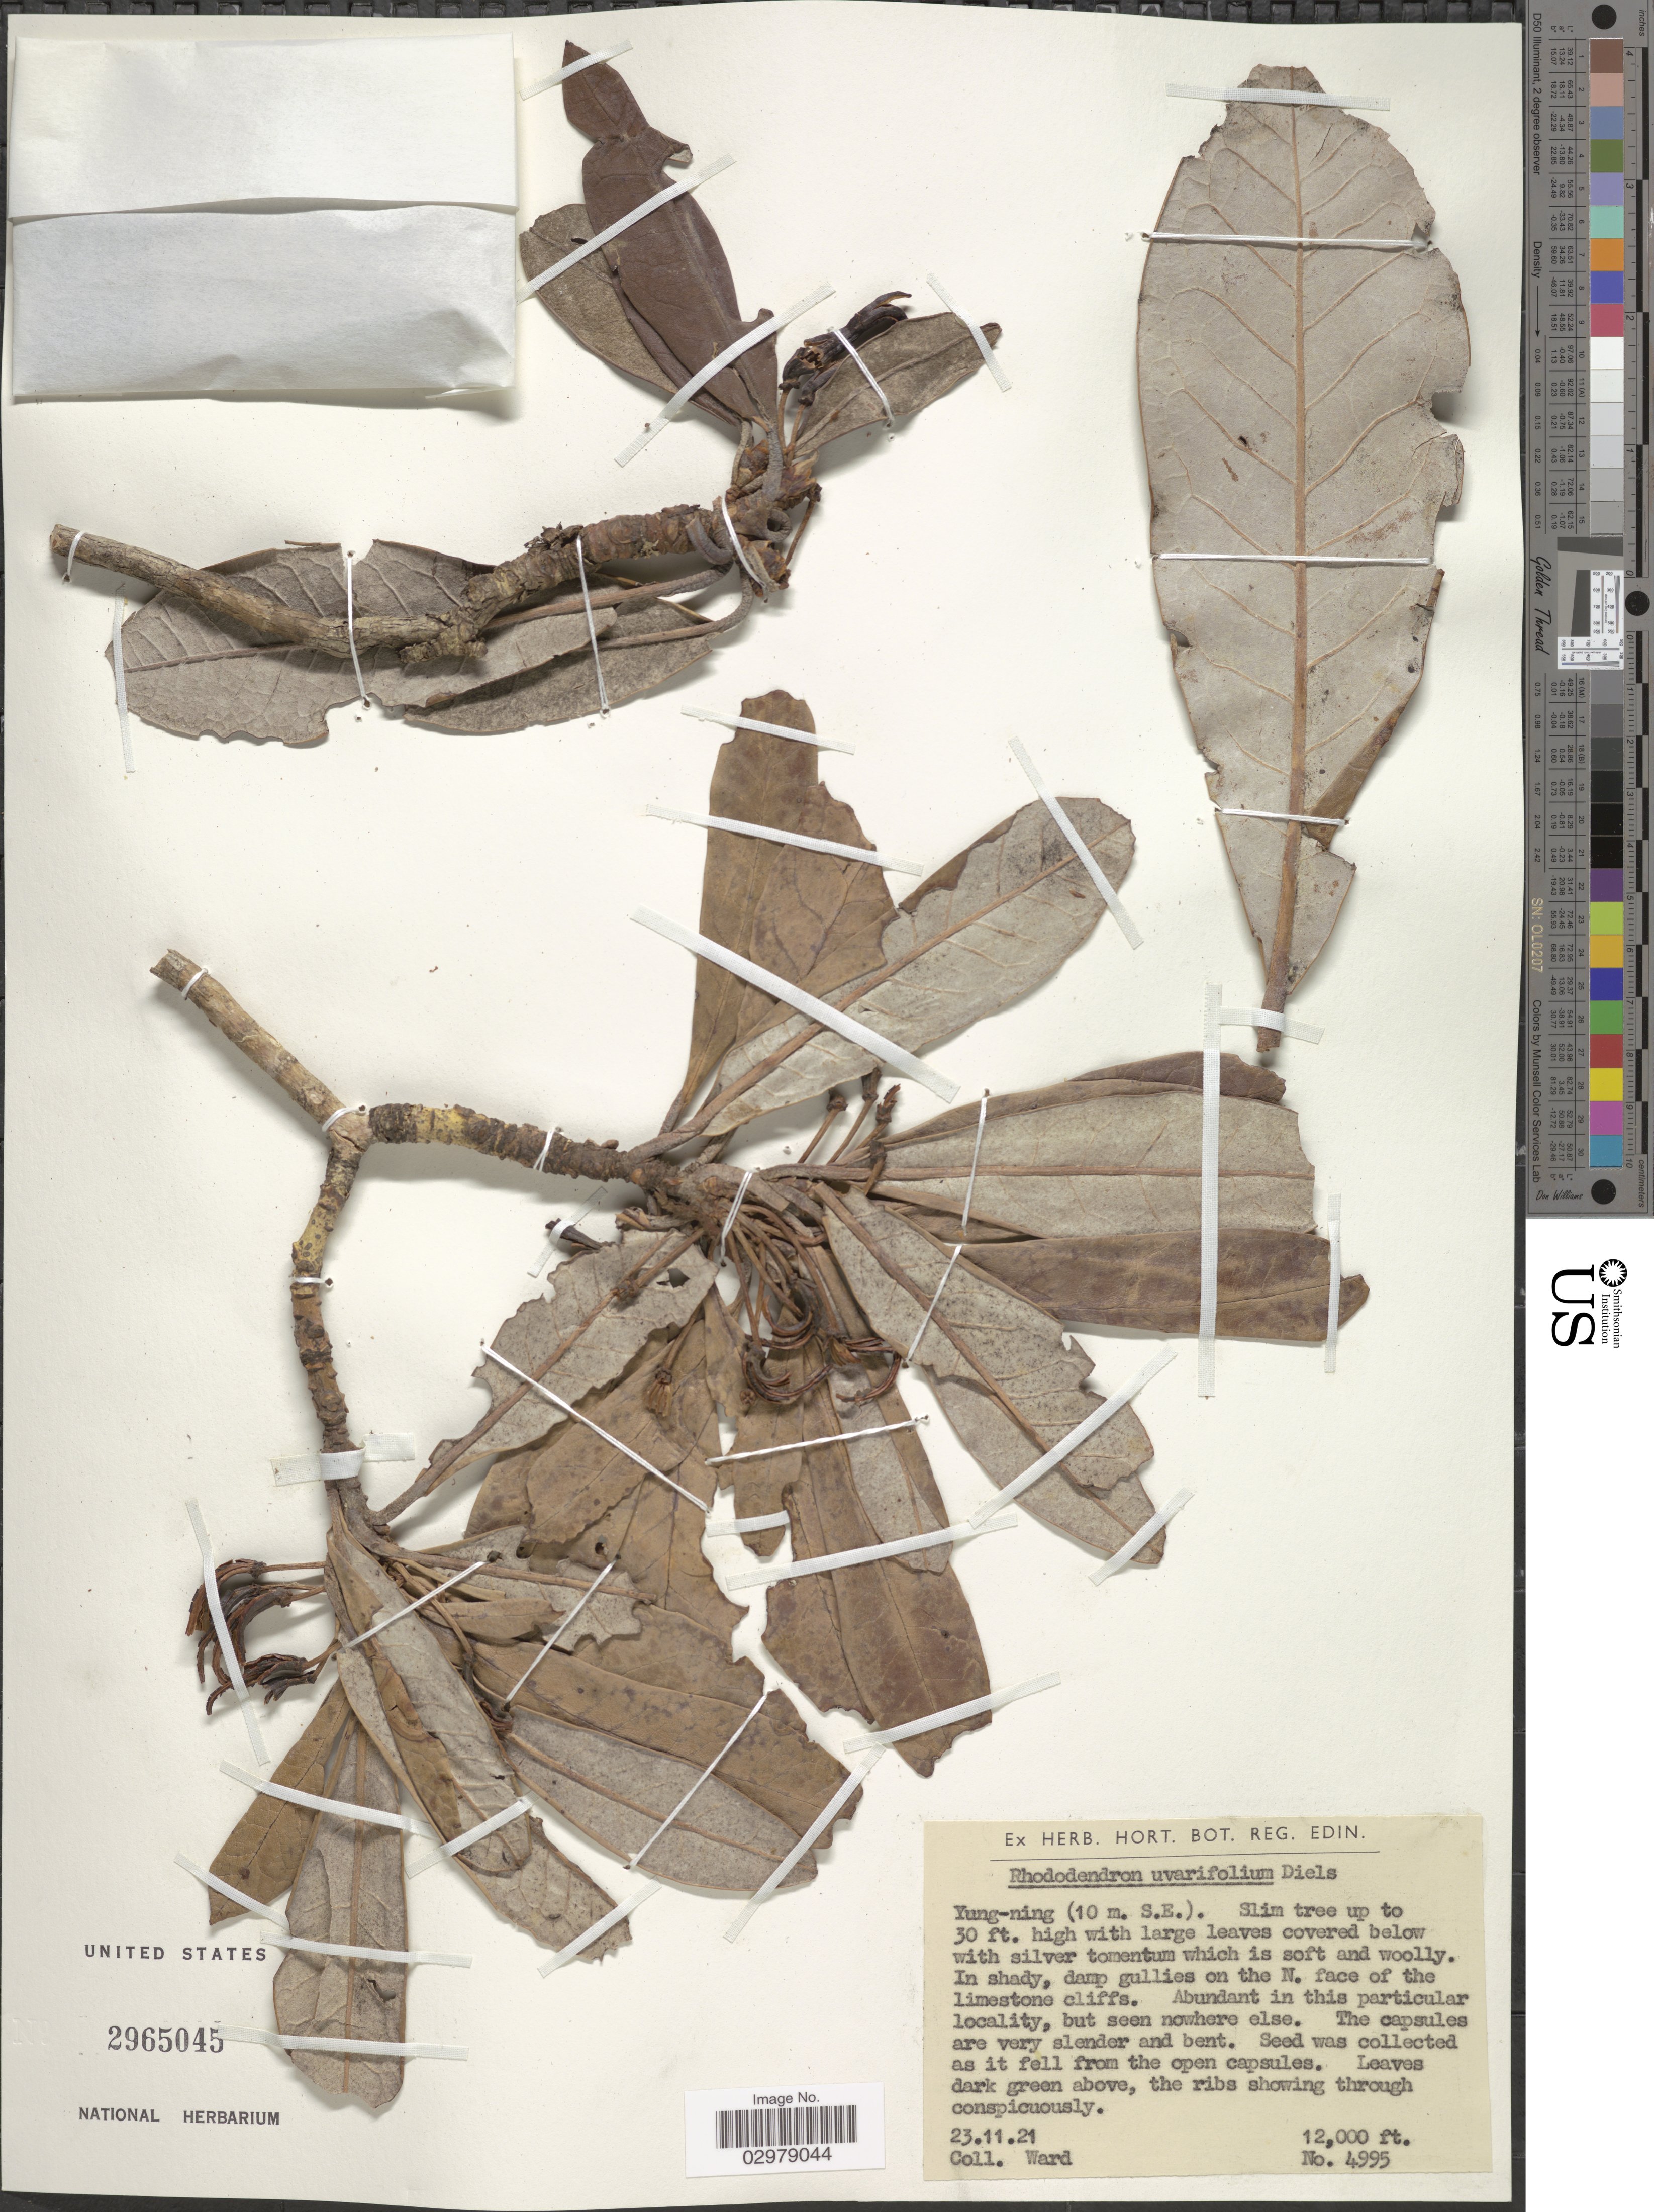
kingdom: Plantae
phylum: Tracheophyta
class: Magnoliopsida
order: Ericales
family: Ericaceae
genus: Rhododendron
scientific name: Rhododendron uvarifolium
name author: Diels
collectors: -- Ward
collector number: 4995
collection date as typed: Transcribed d/m/y: 23/11/21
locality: Yung-ning (10 m. S.E.). In shady, damp gullies on the N. face of the limestone cliffs.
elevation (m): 3658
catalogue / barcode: US 2965045